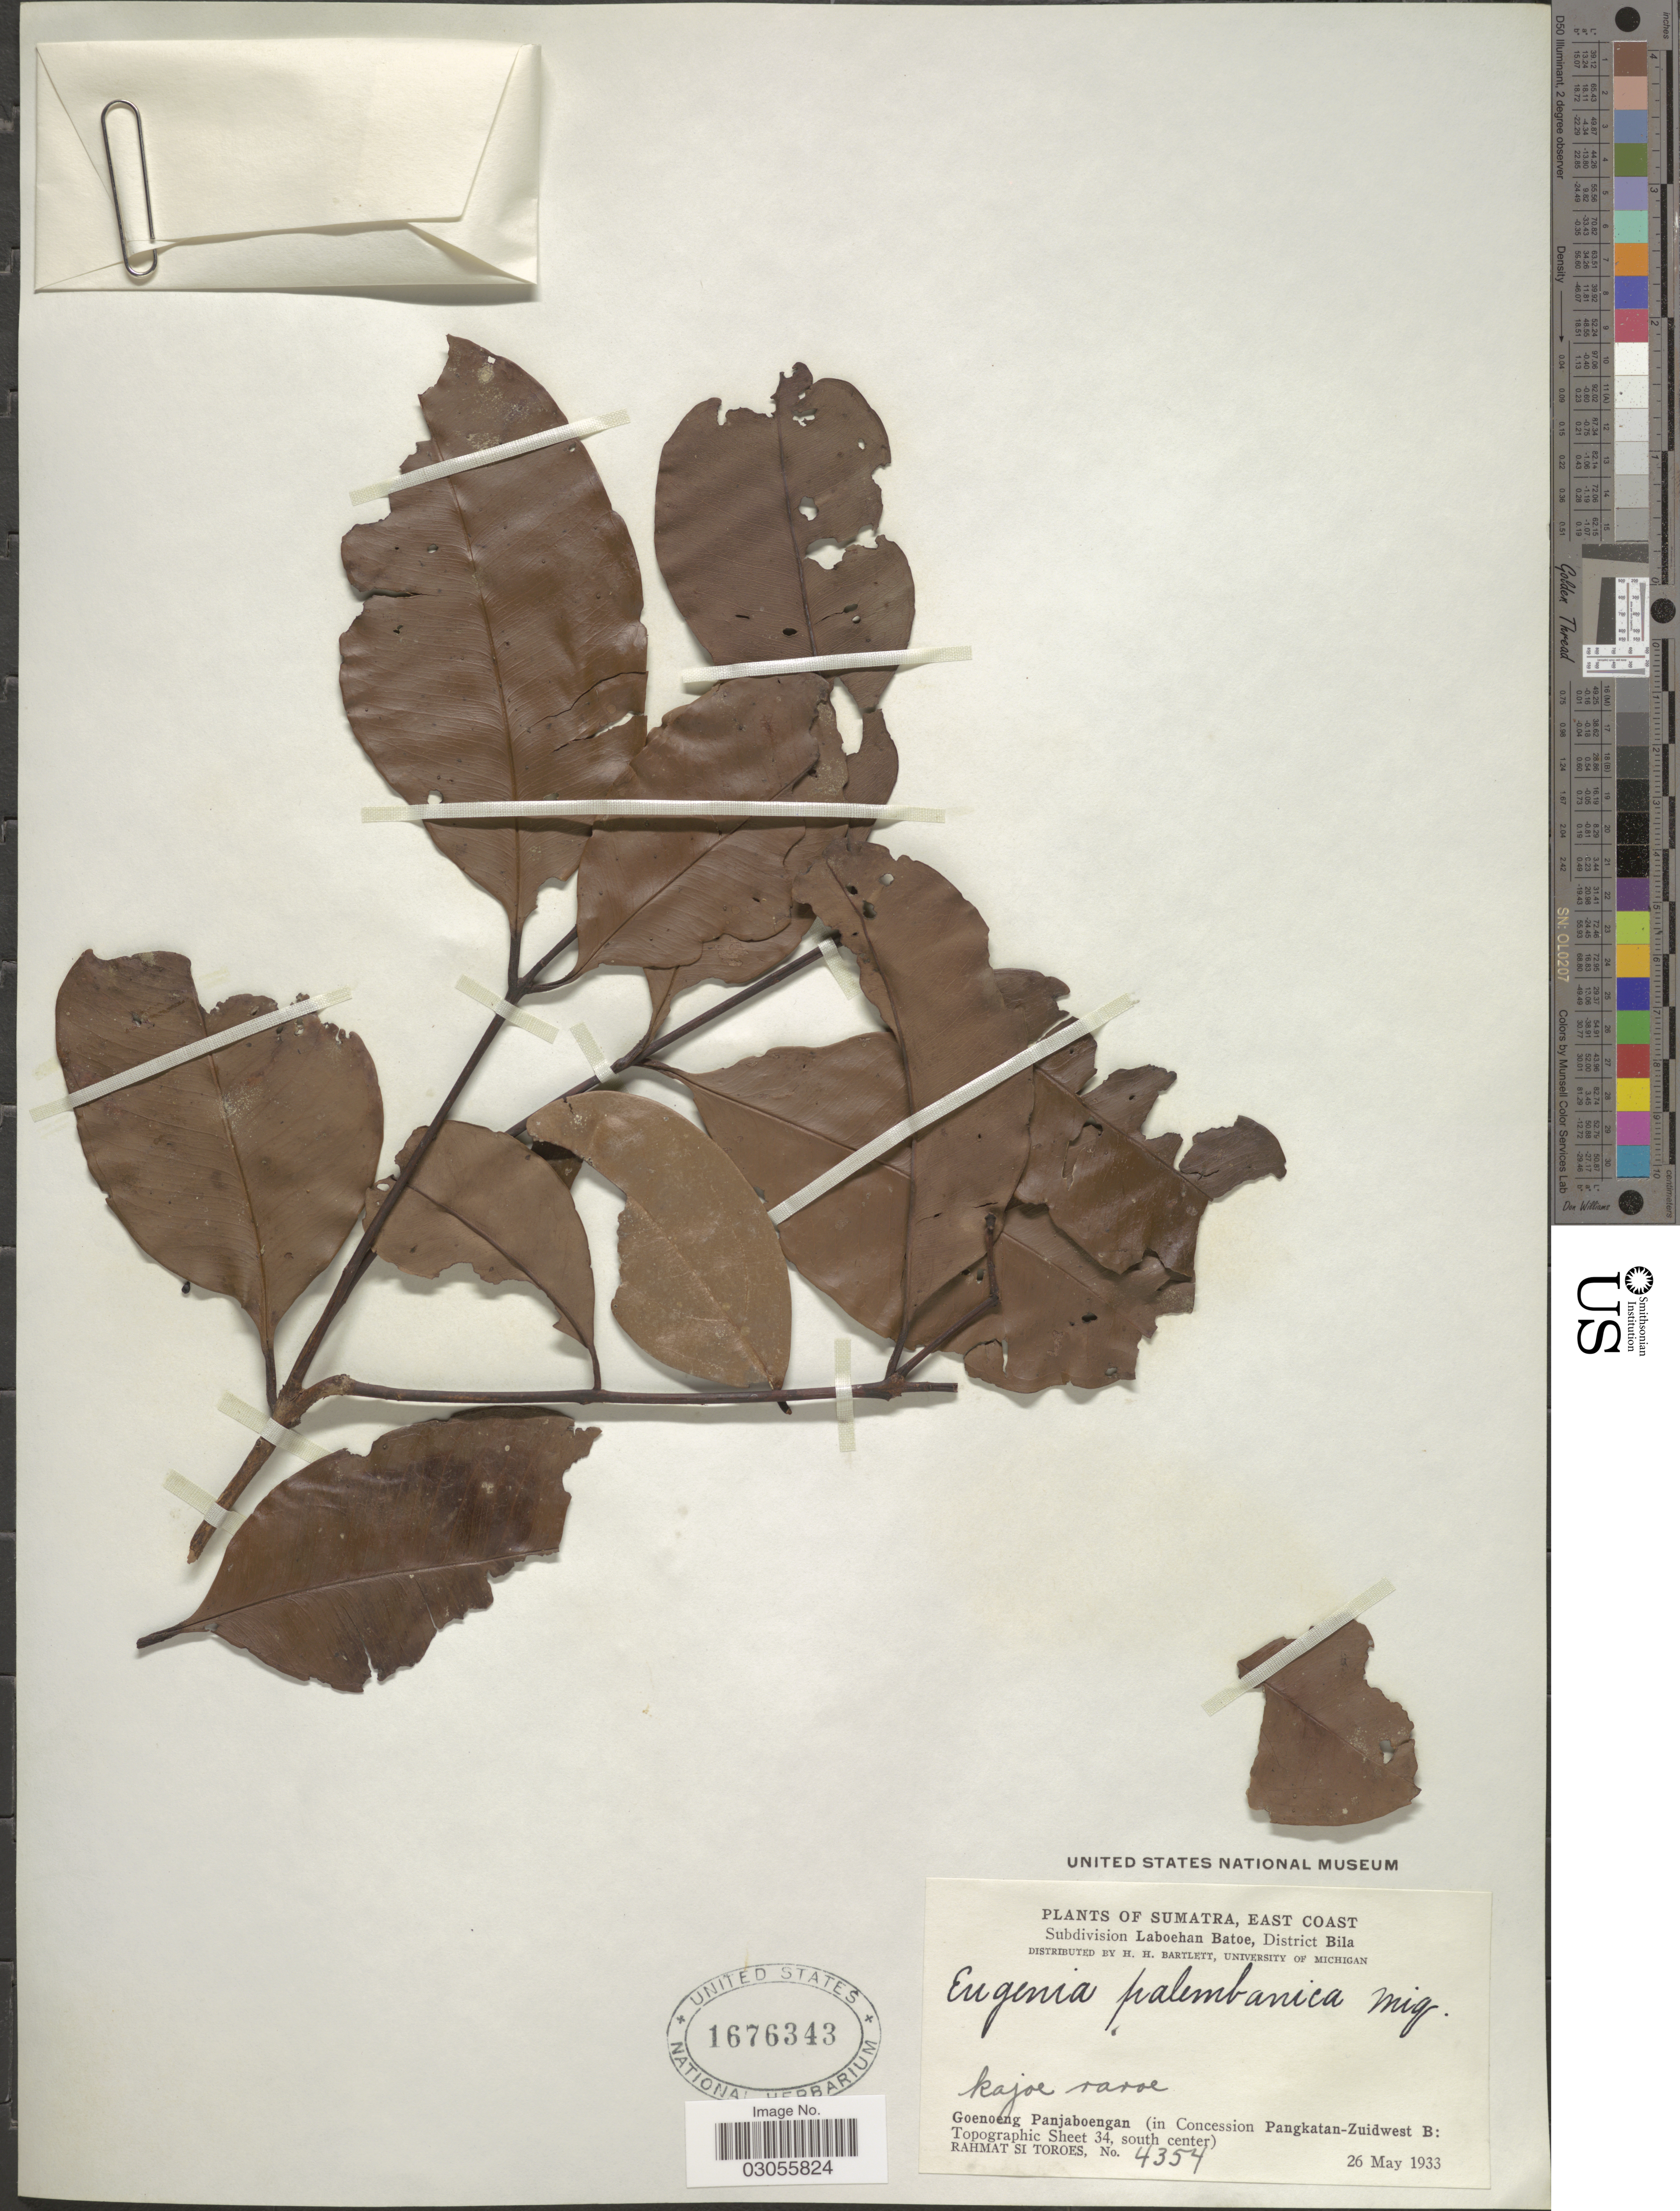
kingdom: Plantae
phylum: Tracheophyta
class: Magnoliopsida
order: Myrtales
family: Myrtaceae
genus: Syzygium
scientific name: Syzygium urceolatum subsp. palembanicum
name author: (Miq.) P.S. Ashton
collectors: Rahmat Si Boeea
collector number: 4354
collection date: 1933-05-26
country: Indonesia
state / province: Sumatra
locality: East Coast. Subdivision Laboehan Batoe, District Bila. Goenoeng Panjaboengan (in Concession Pangkatan-Zuidwest B: Topographic Sheet 34, south center).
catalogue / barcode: US 1676343